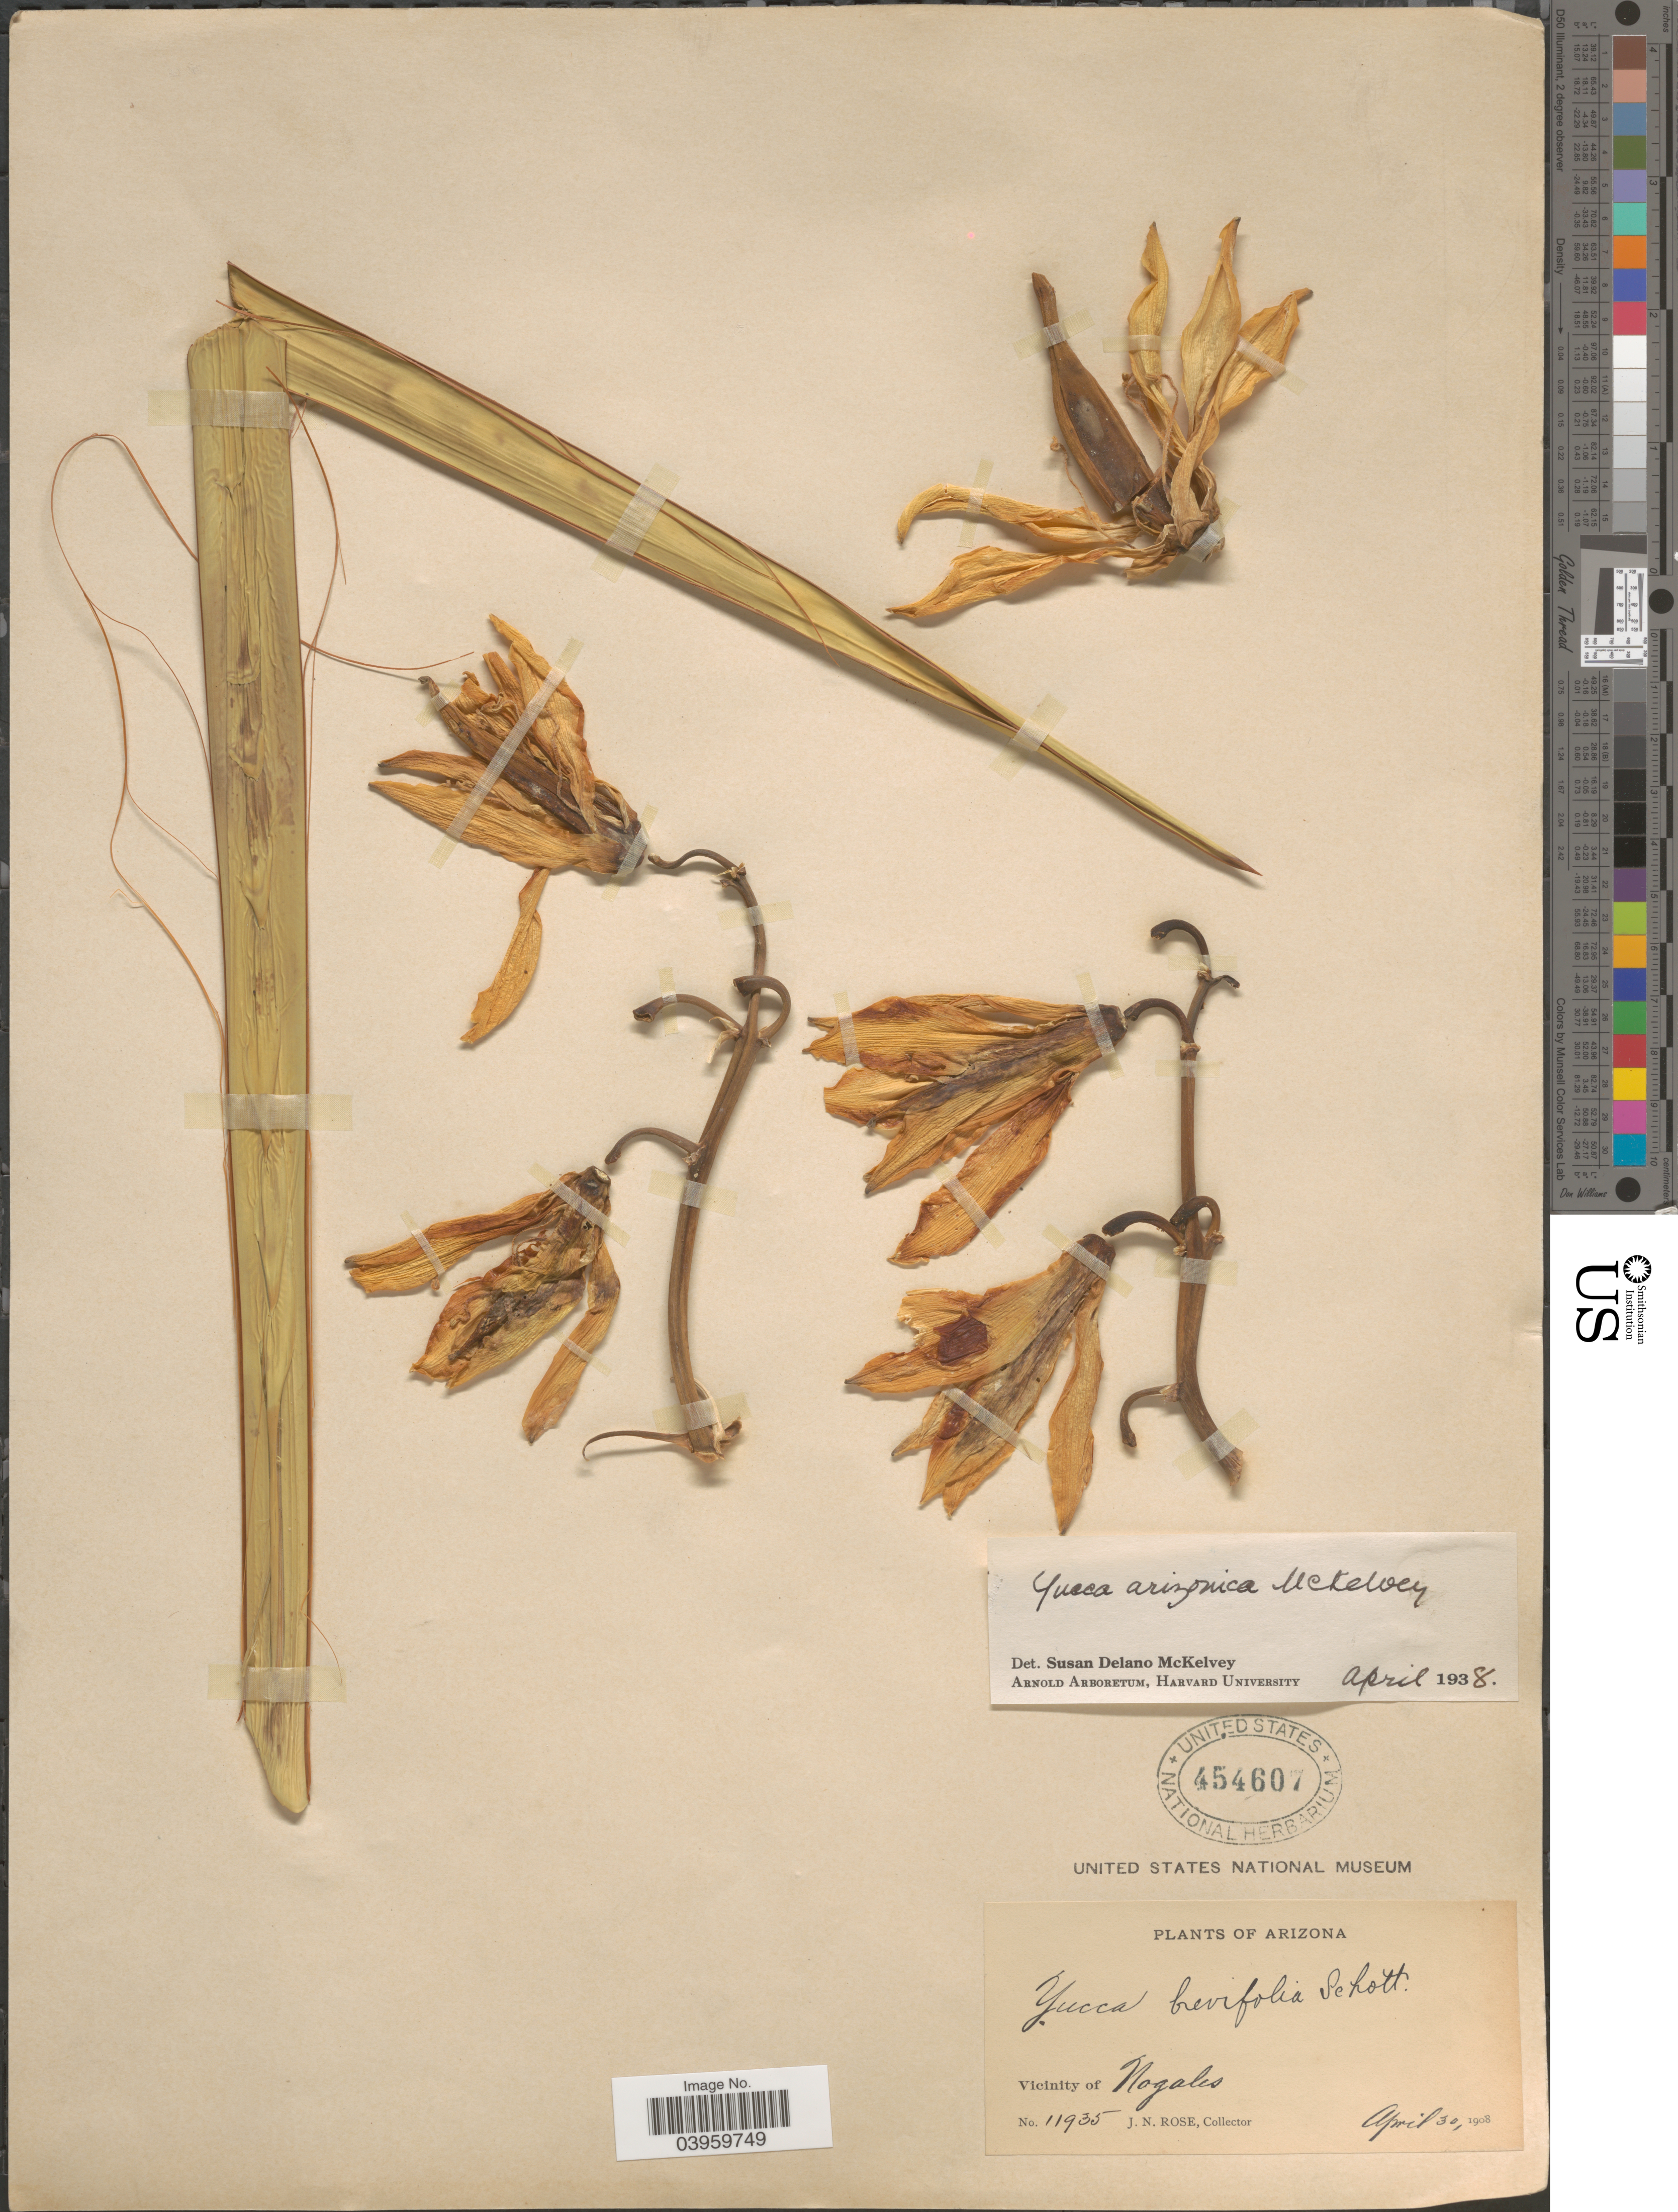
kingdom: Plantae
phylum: Tracheophyta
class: Liliopsida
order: Asparagales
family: Asparagaceae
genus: Yucca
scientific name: Yucca arizonica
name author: McKelvey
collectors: J. N. Rose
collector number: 11935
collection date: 1908-04-30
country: United States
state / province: Arizona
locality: Vicinity of Nogales.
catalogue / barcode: US 454607